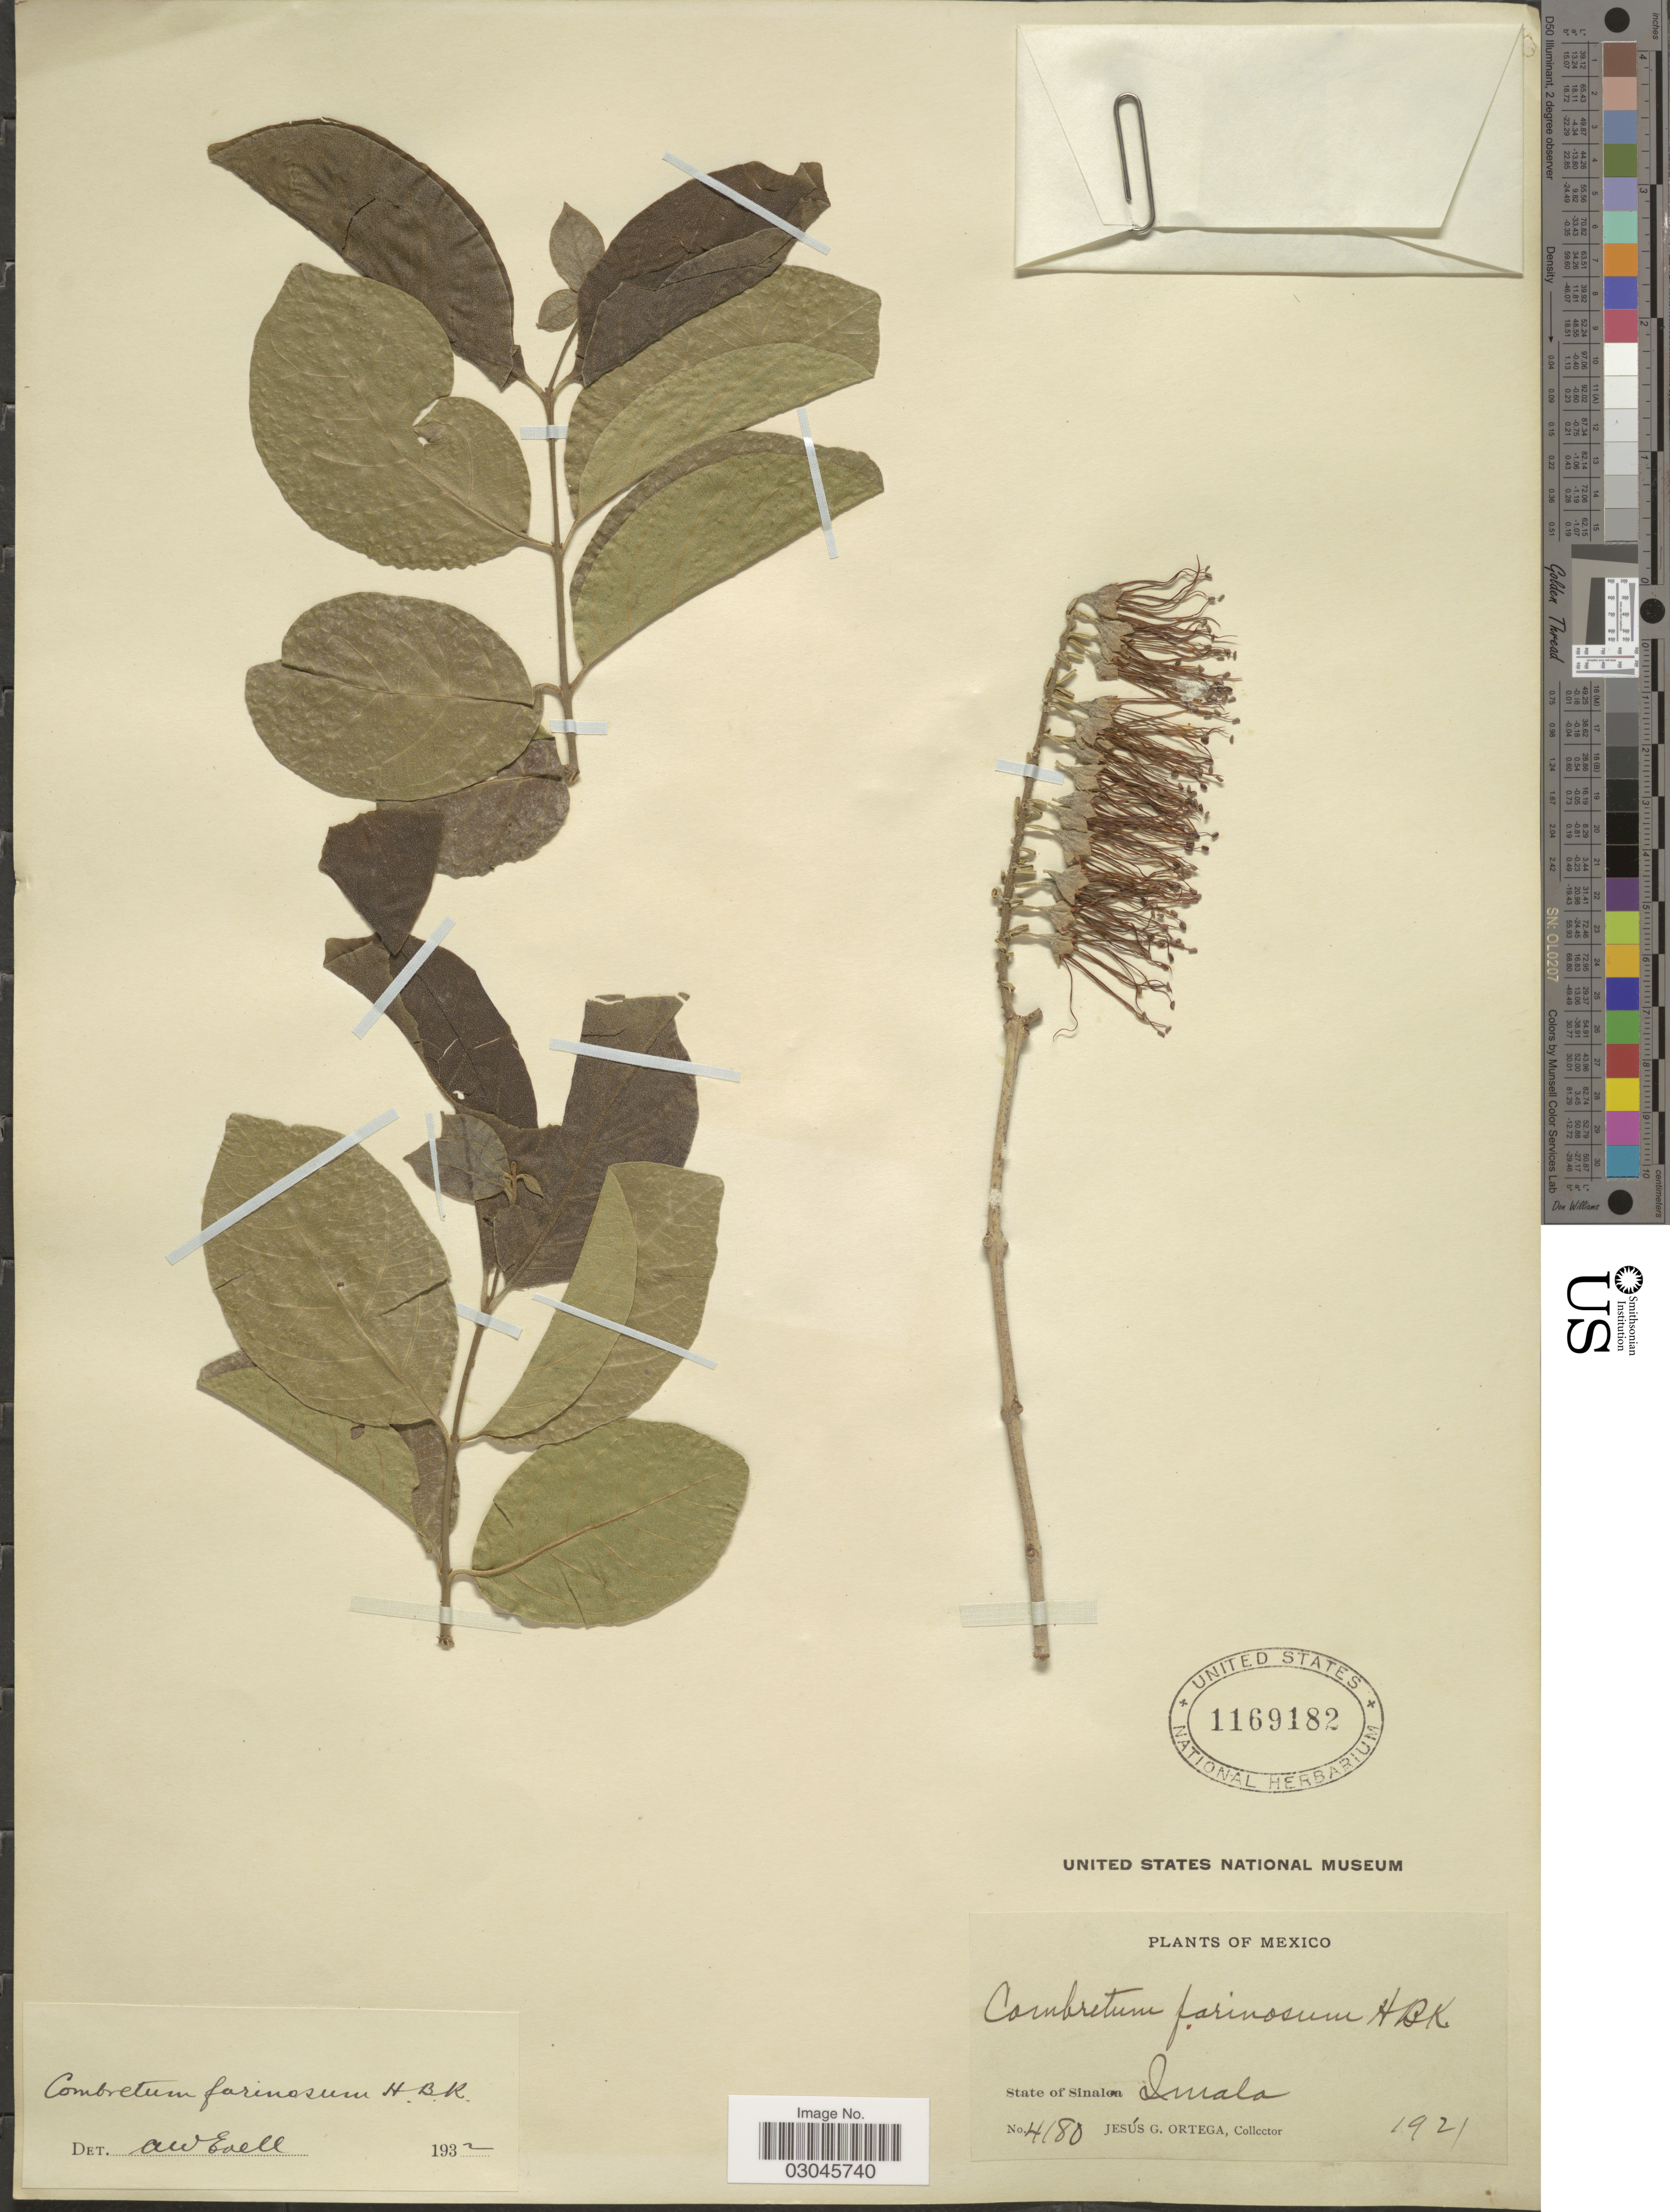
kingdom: Plantae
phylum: Tracheophyta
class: Magnoliopsida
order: Myrtales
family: Combretaceae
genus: Combretum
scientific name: Combretum fruticosum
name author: (Loefl.) Stuntz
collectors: J. Ortega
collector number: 4180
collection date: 1921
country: Mexico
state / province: Sinaloa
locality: Imala.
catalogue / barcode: US 1169182